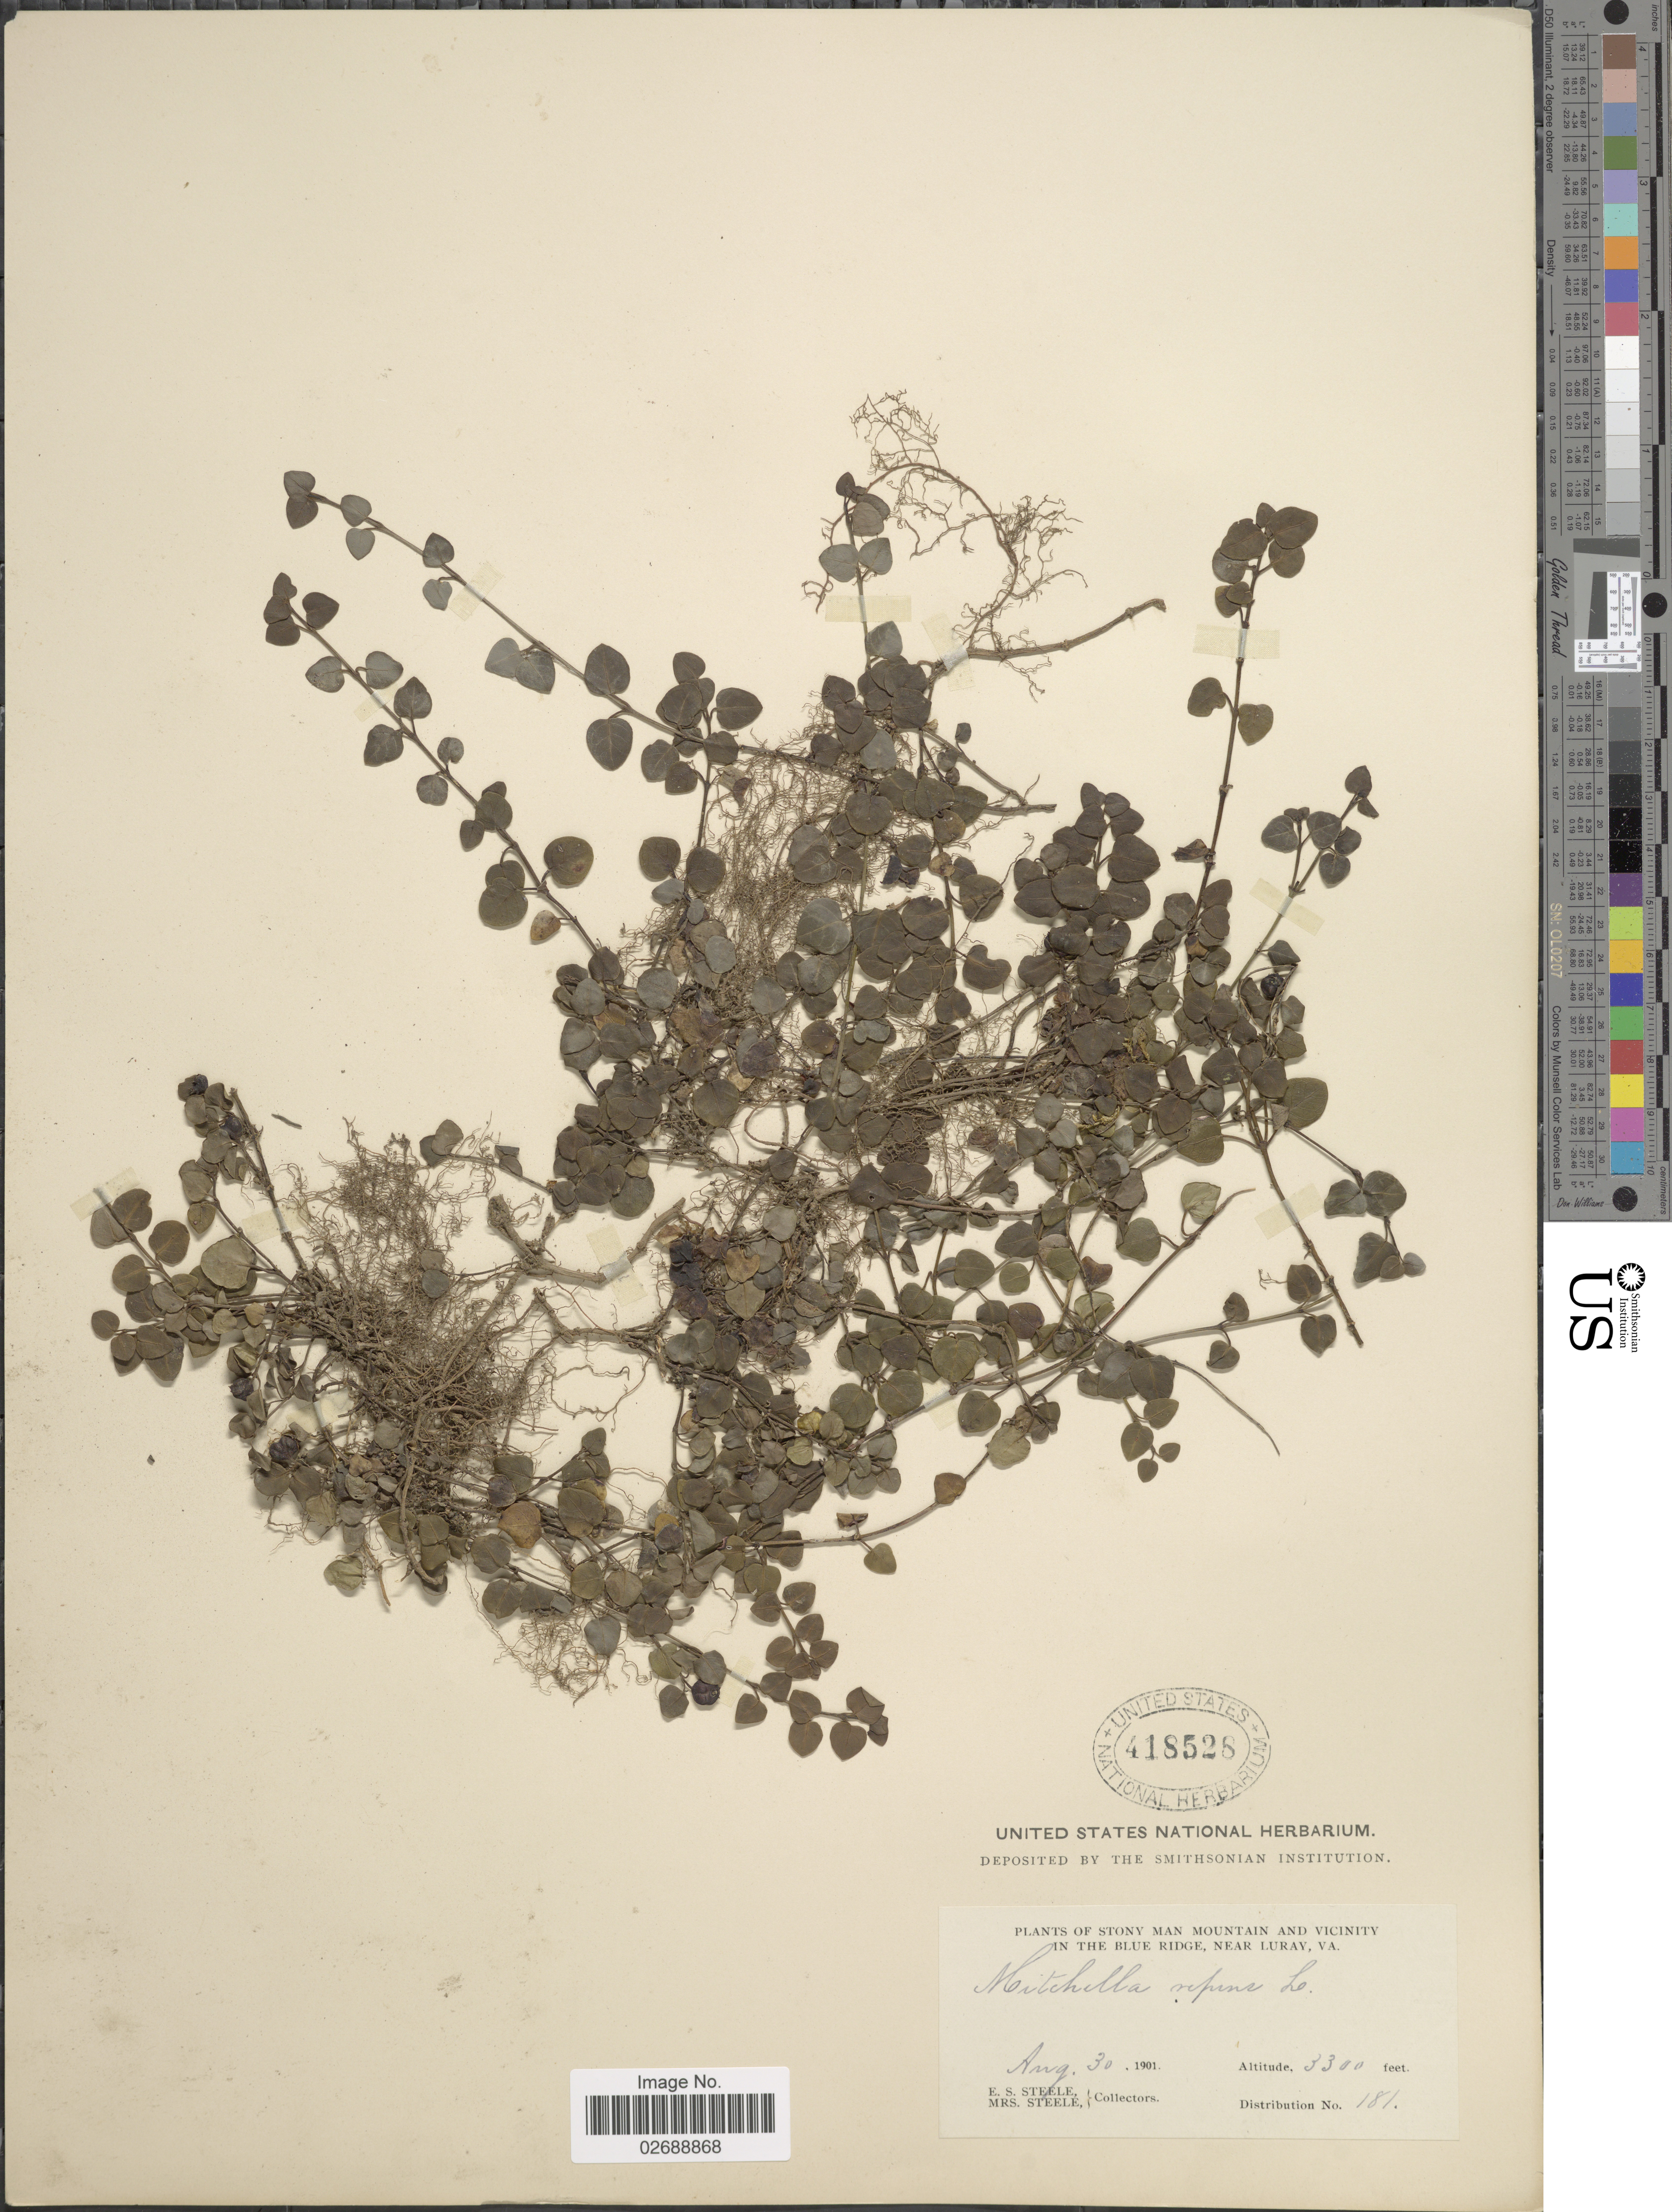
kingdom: Plantae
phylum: Tracheophyta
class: Magnoliopsida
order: Gentianales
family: Rubiaceae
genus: Mitchella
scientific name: Mitchella repens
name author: L.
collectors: E. Steele & Mrs. E. S. Steele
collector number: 181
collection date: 1901-08-30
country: United States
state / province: Virginia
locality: Stony Man Mountain and vicinity in the Blue Ridge, near Luray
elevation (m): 1006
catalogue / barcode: US 418528